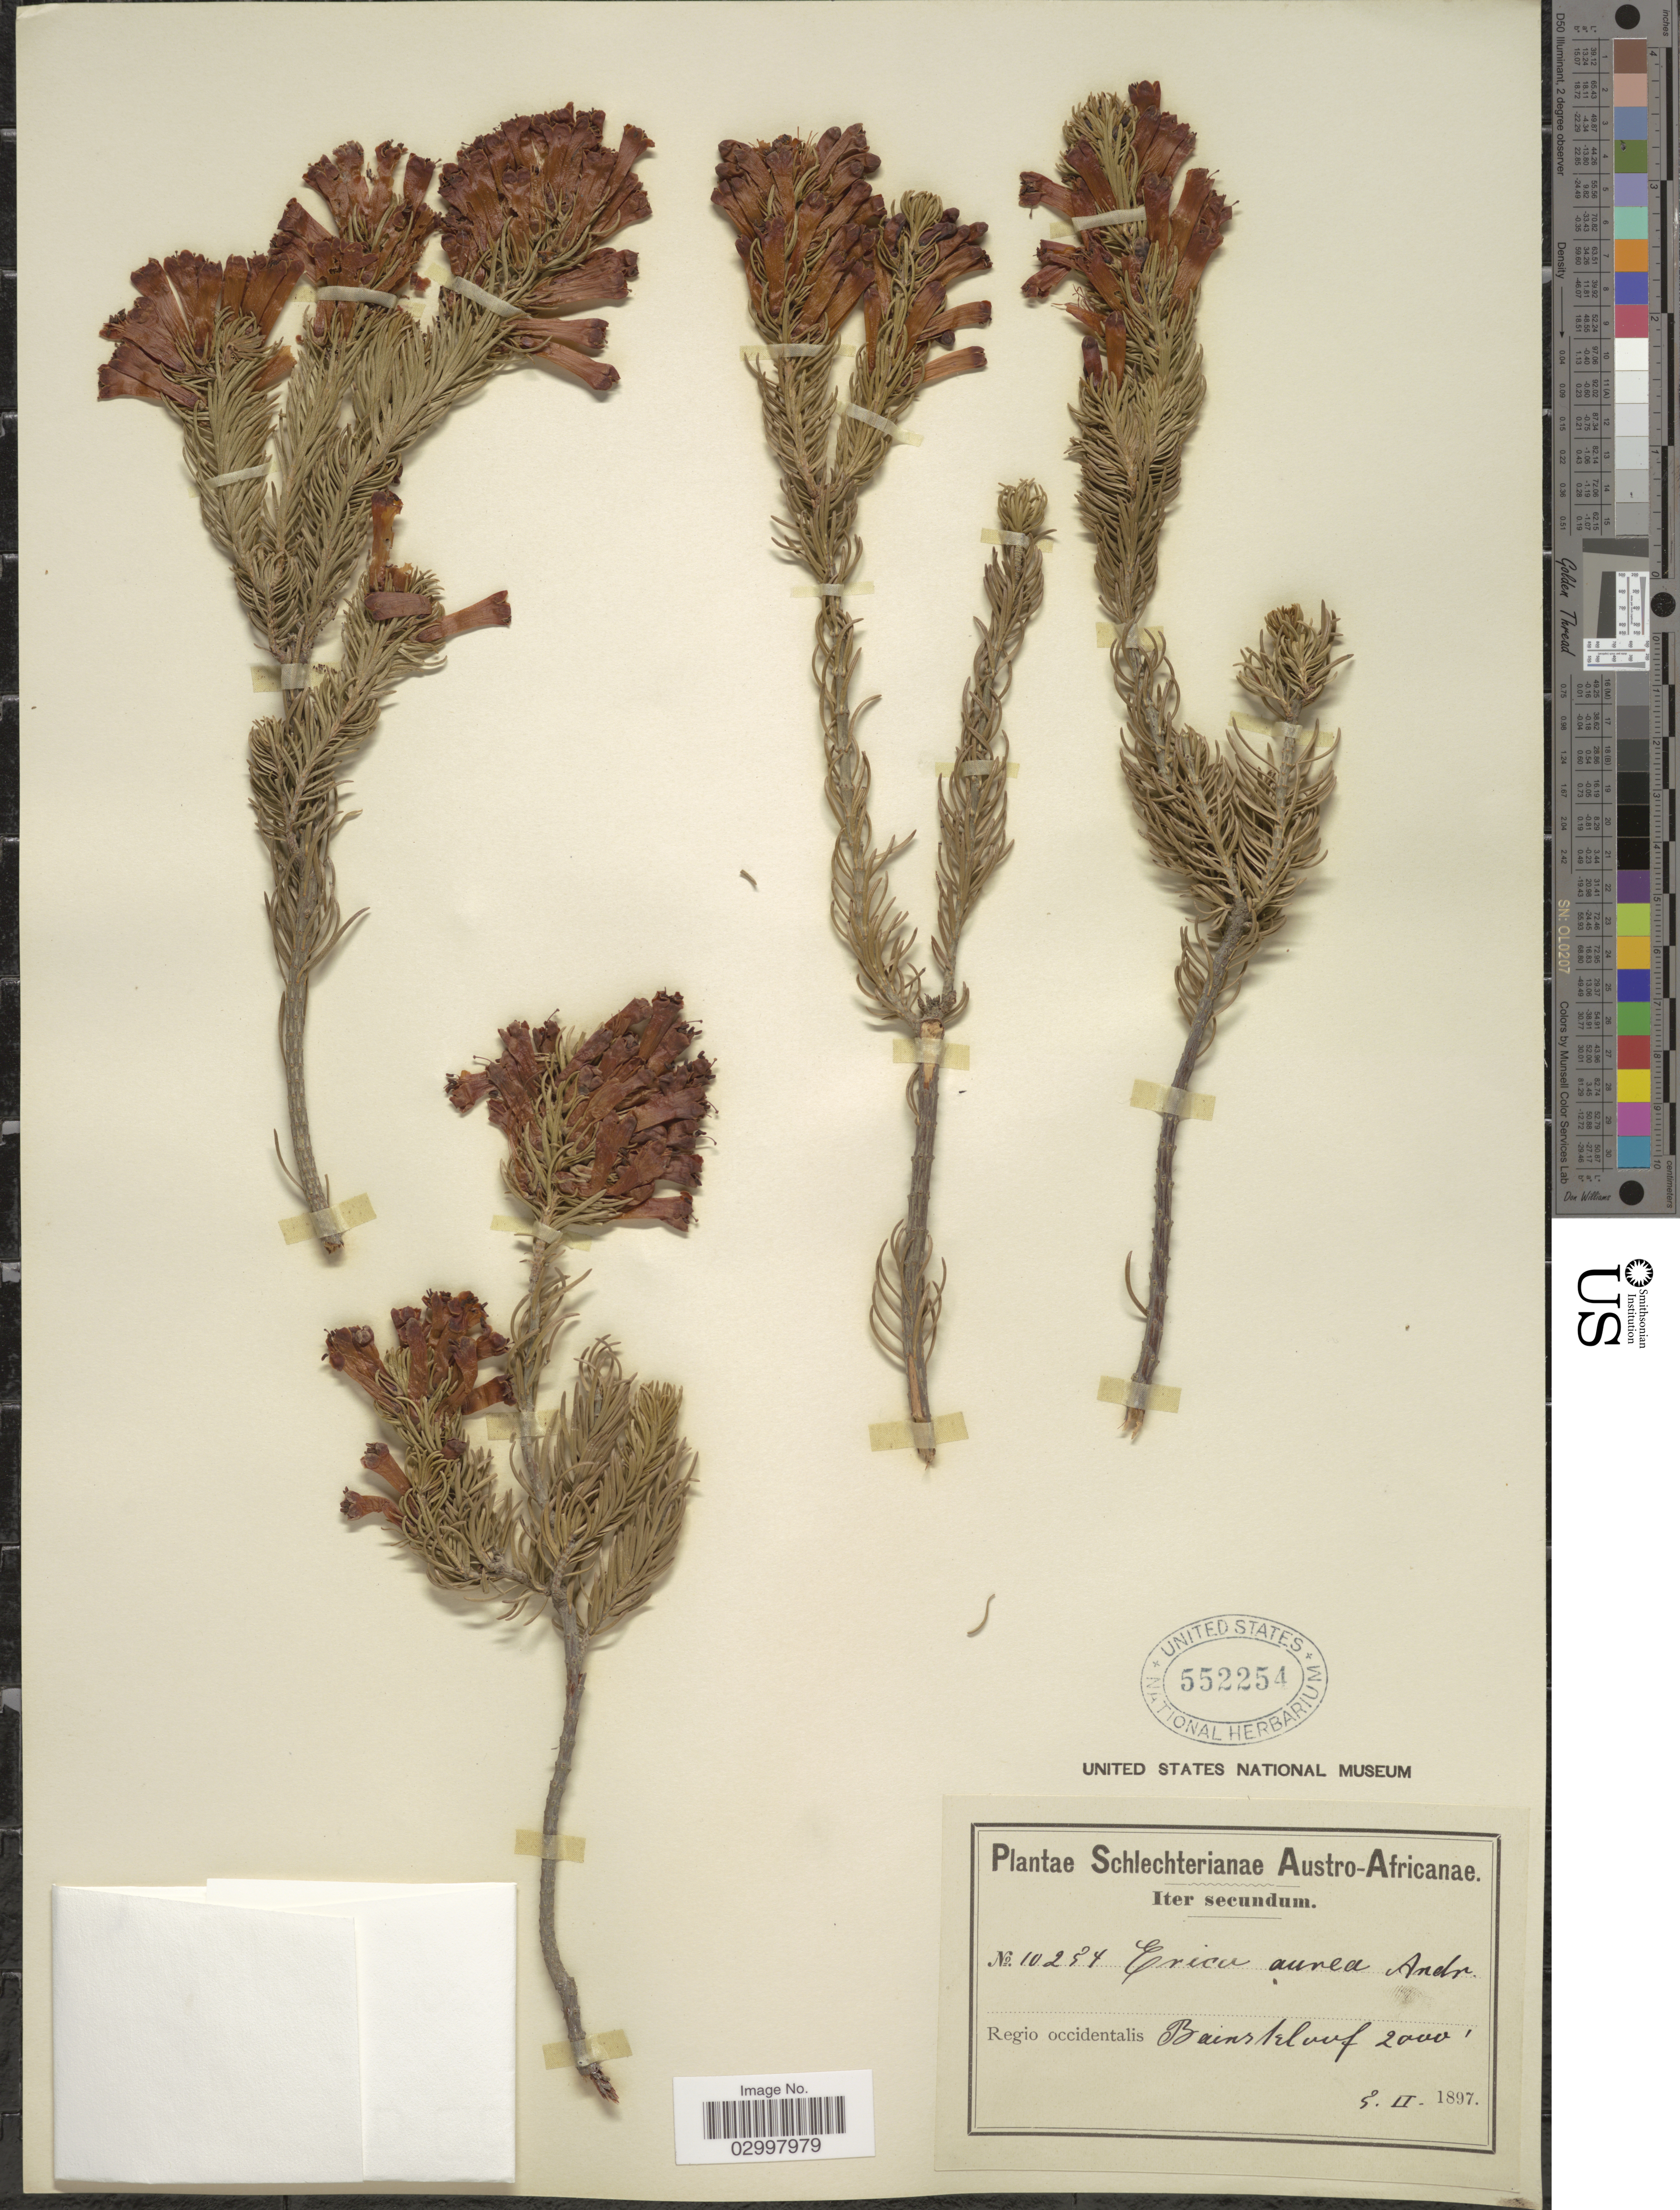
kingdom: Plantae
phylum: Tracheophyta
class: Magnoliopsida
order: Ericales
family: Ericaceae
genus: Erica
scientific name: Erica aurea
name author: Andrews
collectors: Schlechter, --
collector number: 10254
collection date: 1897-02-05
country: South Africa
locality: Austro-Africanae. Regio occidentalis. Bainskloof.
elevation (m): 610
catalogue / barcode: US 552254